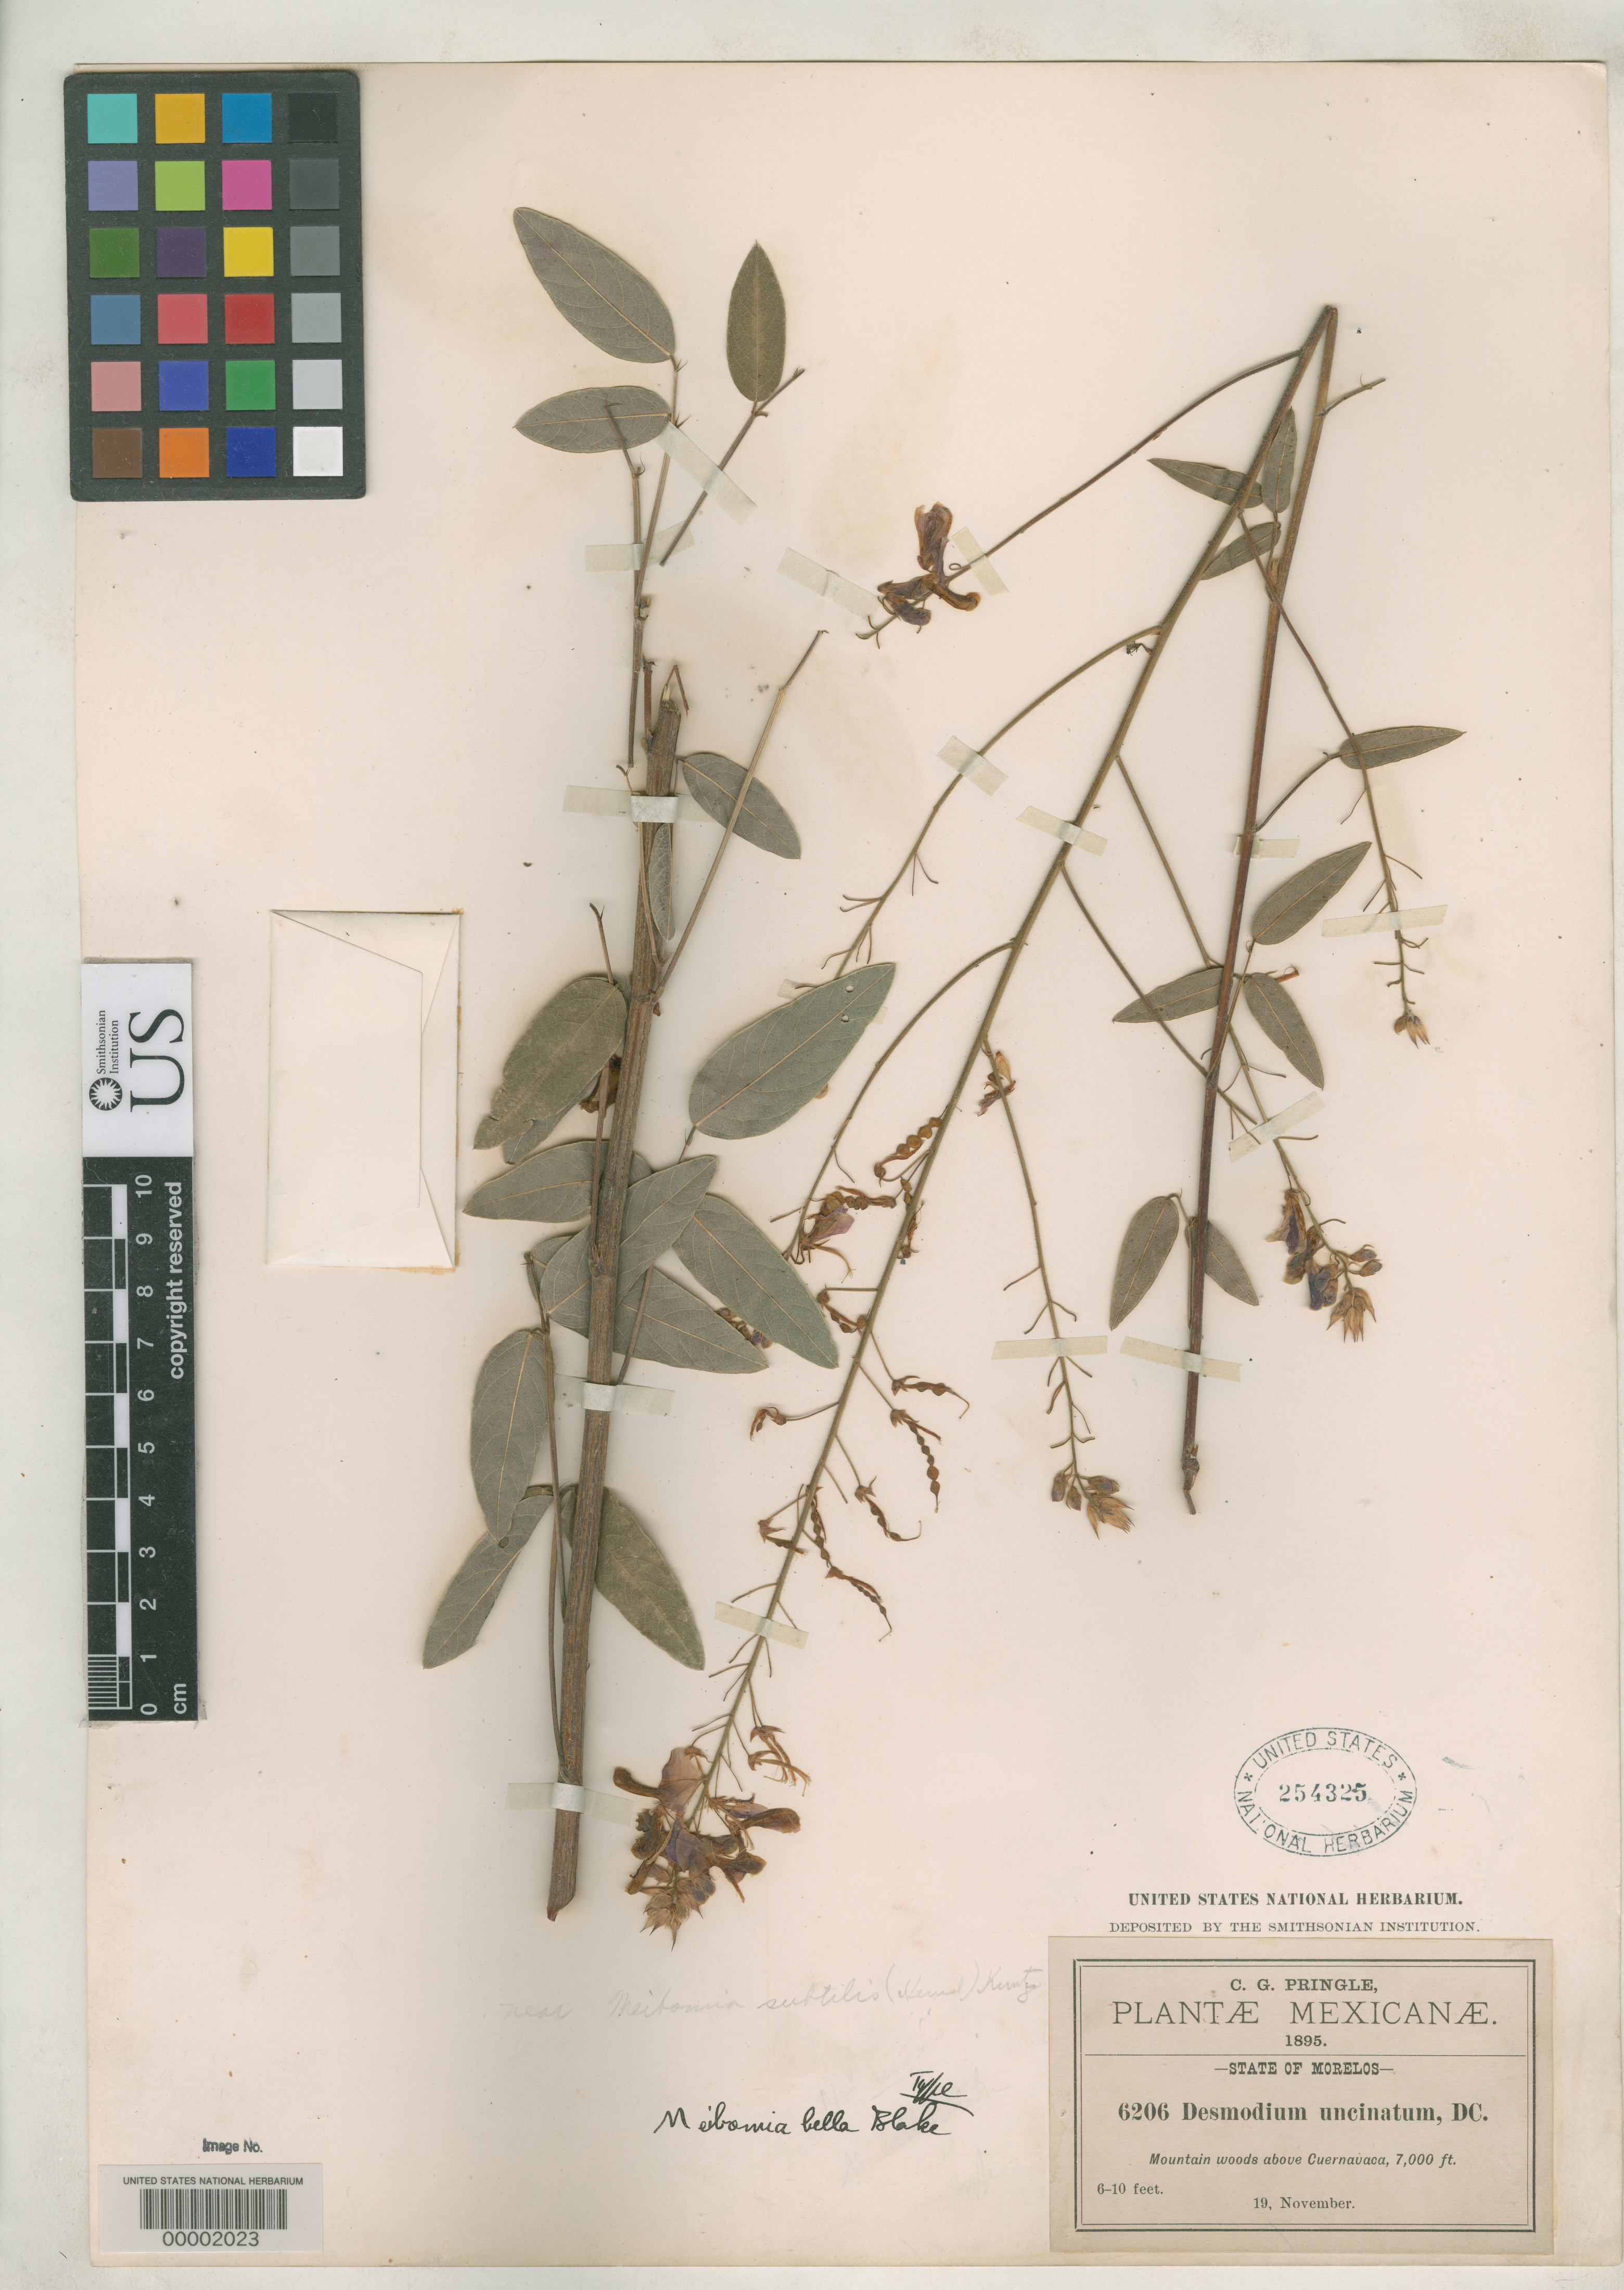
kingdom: Plantae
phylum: Tracheophyta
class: Magnoliopsida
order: Fabales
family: Fabaceae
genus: Meibomia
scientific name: Meibomia bella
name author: S.F. Blake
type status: Holotype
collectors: C. G. Pringle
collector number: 6206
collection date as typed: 19 Nov 1895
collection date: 1895-11-19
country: Mexico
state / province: Morelos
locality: Mountains woods above Cuernavaca.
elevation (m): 2135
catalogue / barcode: US 254325